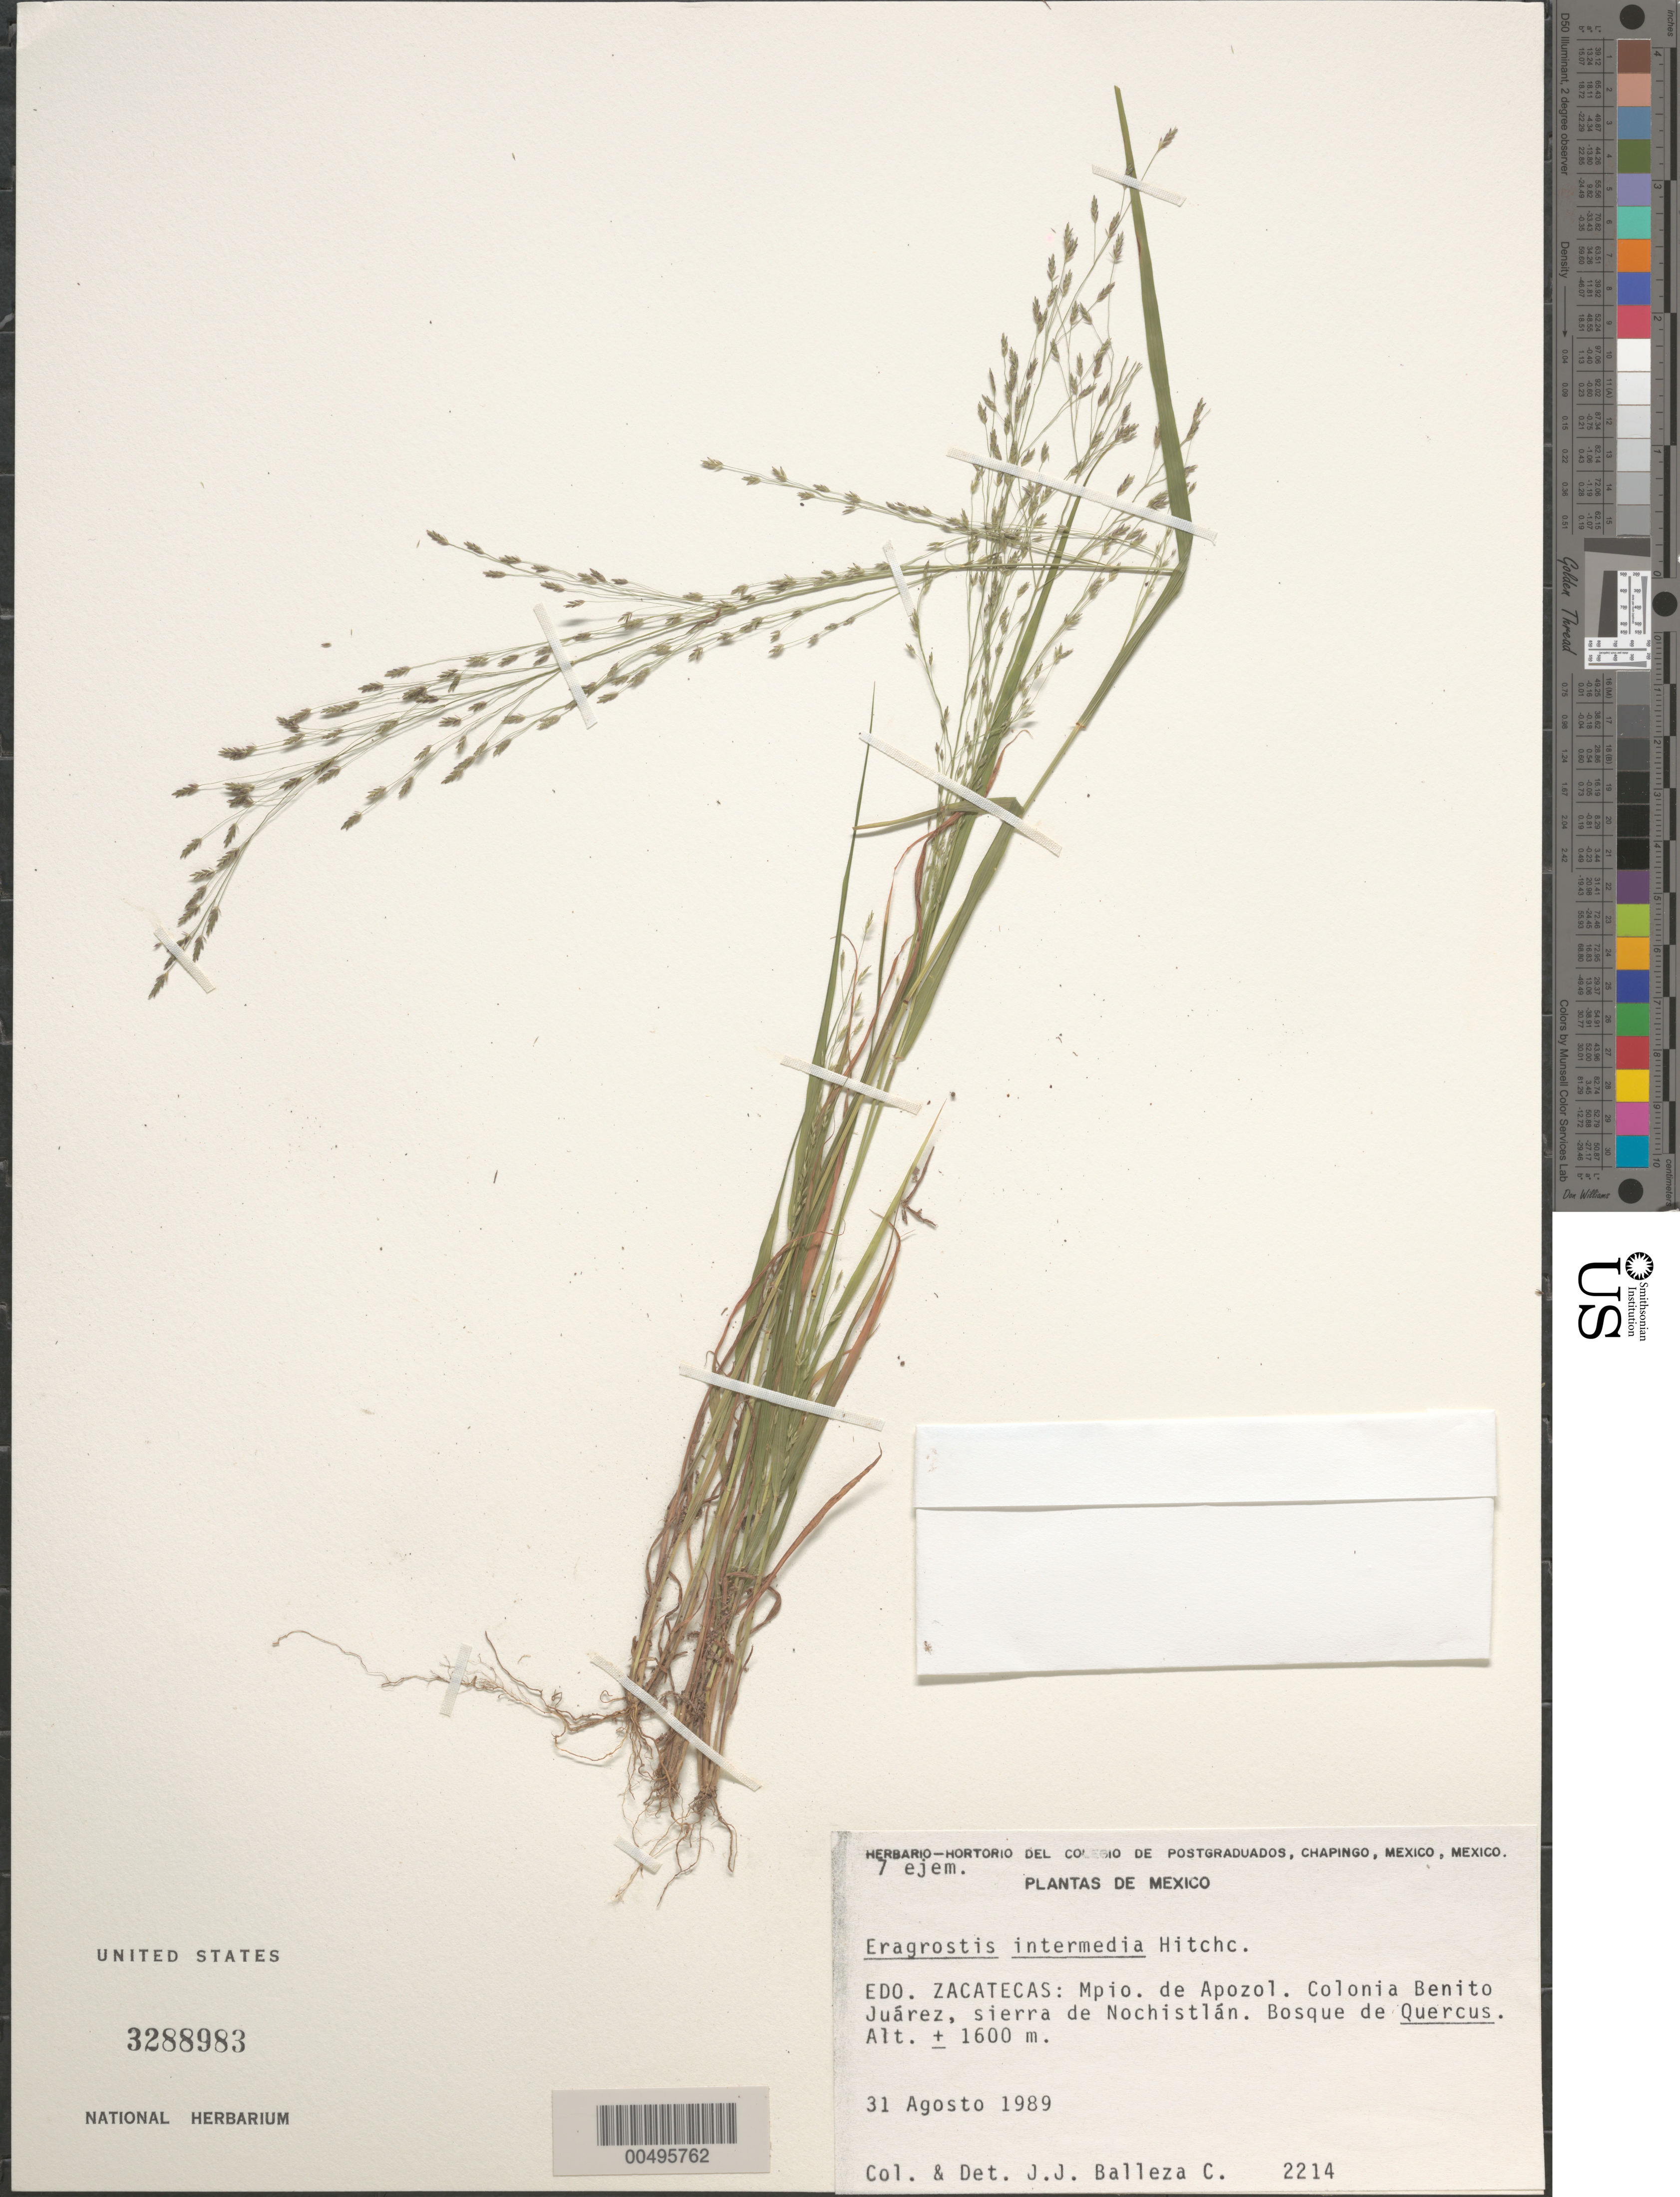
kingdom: Plantae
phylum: Tracheophyta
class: Liliopsida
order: Poales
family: Poaceae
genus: Eragrostis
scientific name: Eragrostis intermedia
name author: Hitchc.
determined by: Balleza C., J. J.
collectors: J. J. Balleza C.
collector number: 2214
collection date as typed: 31 Aug 1989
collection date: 1989-08-31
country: Mexico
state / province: Zacatecas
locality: Mpio. Apozol, Colonia Benito Juárez, sierra de Nochistlán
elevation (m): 1600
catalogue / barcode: US 3288983